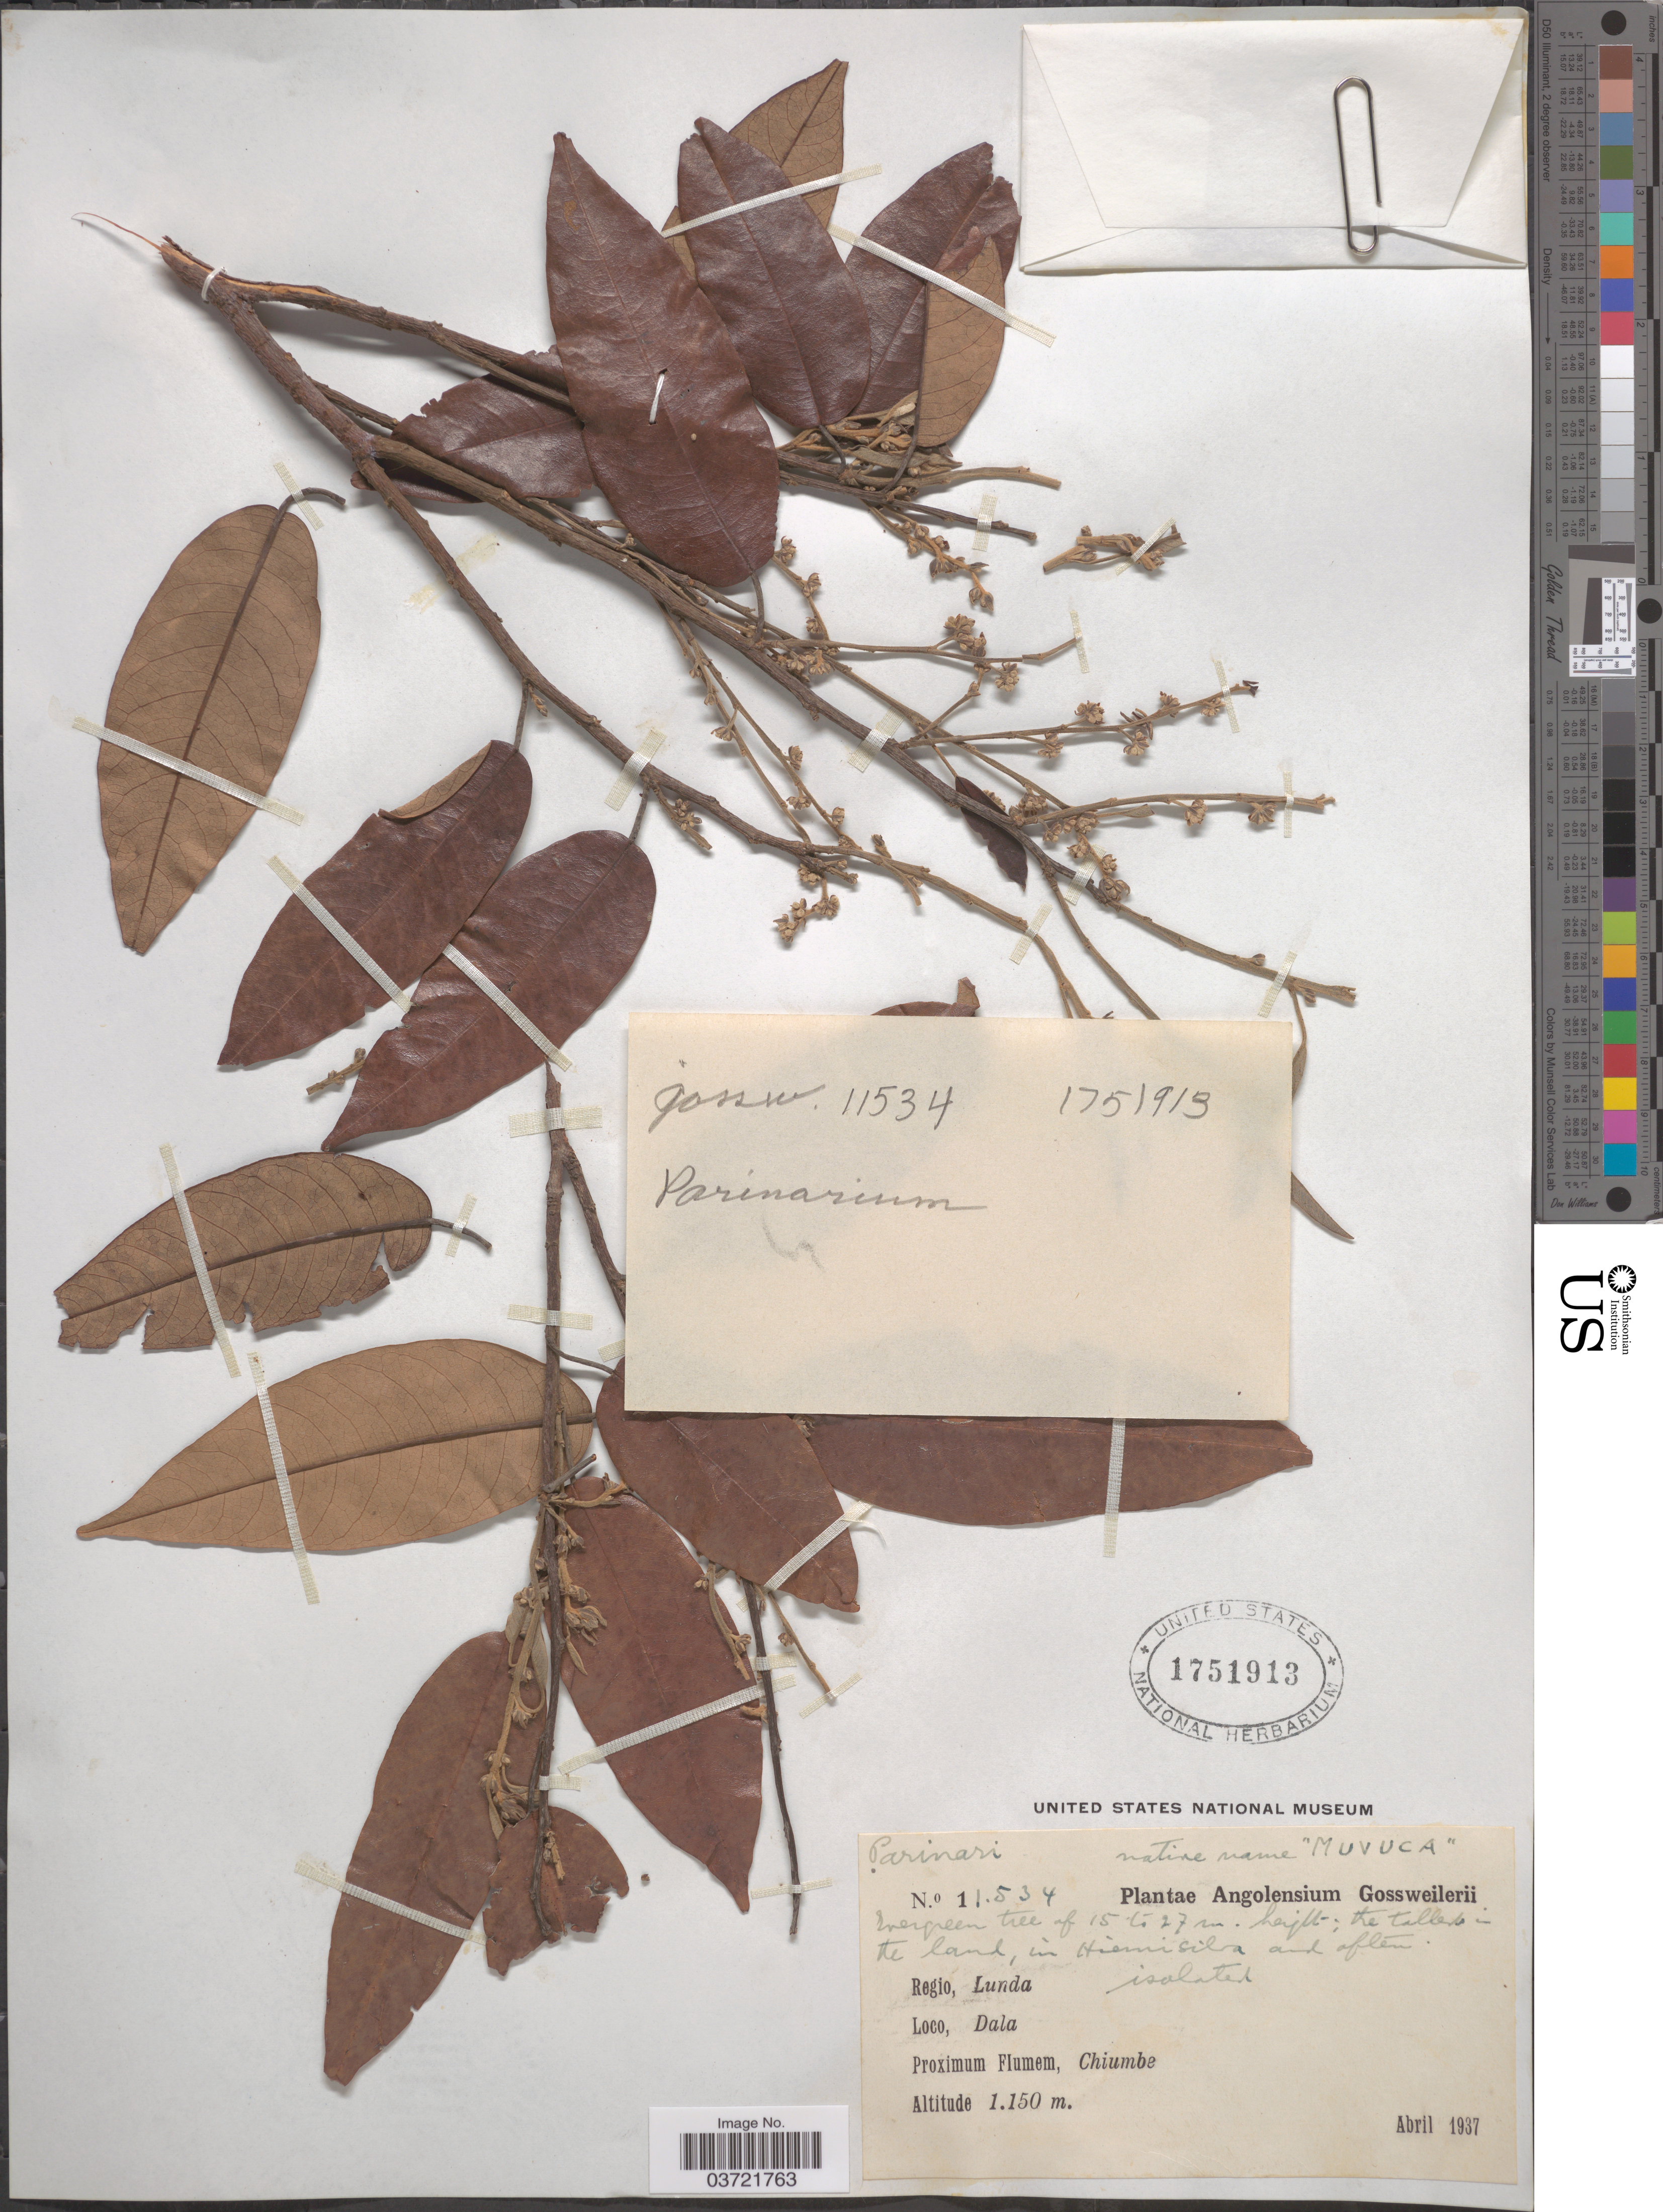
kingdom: Plantae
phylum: Tracheophyta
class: Magnoliopsida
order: Malpighiales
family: Chrysobalanaceae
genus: Parinari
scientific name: Parinari sp.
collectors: -. Gossweiler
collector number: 11534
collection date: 1937-04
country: Angola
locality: Regio, Lunda. Dala. Proximum Flumen, Chiumbe. [unsure placement]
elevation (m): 1150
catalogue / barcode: US 1751913